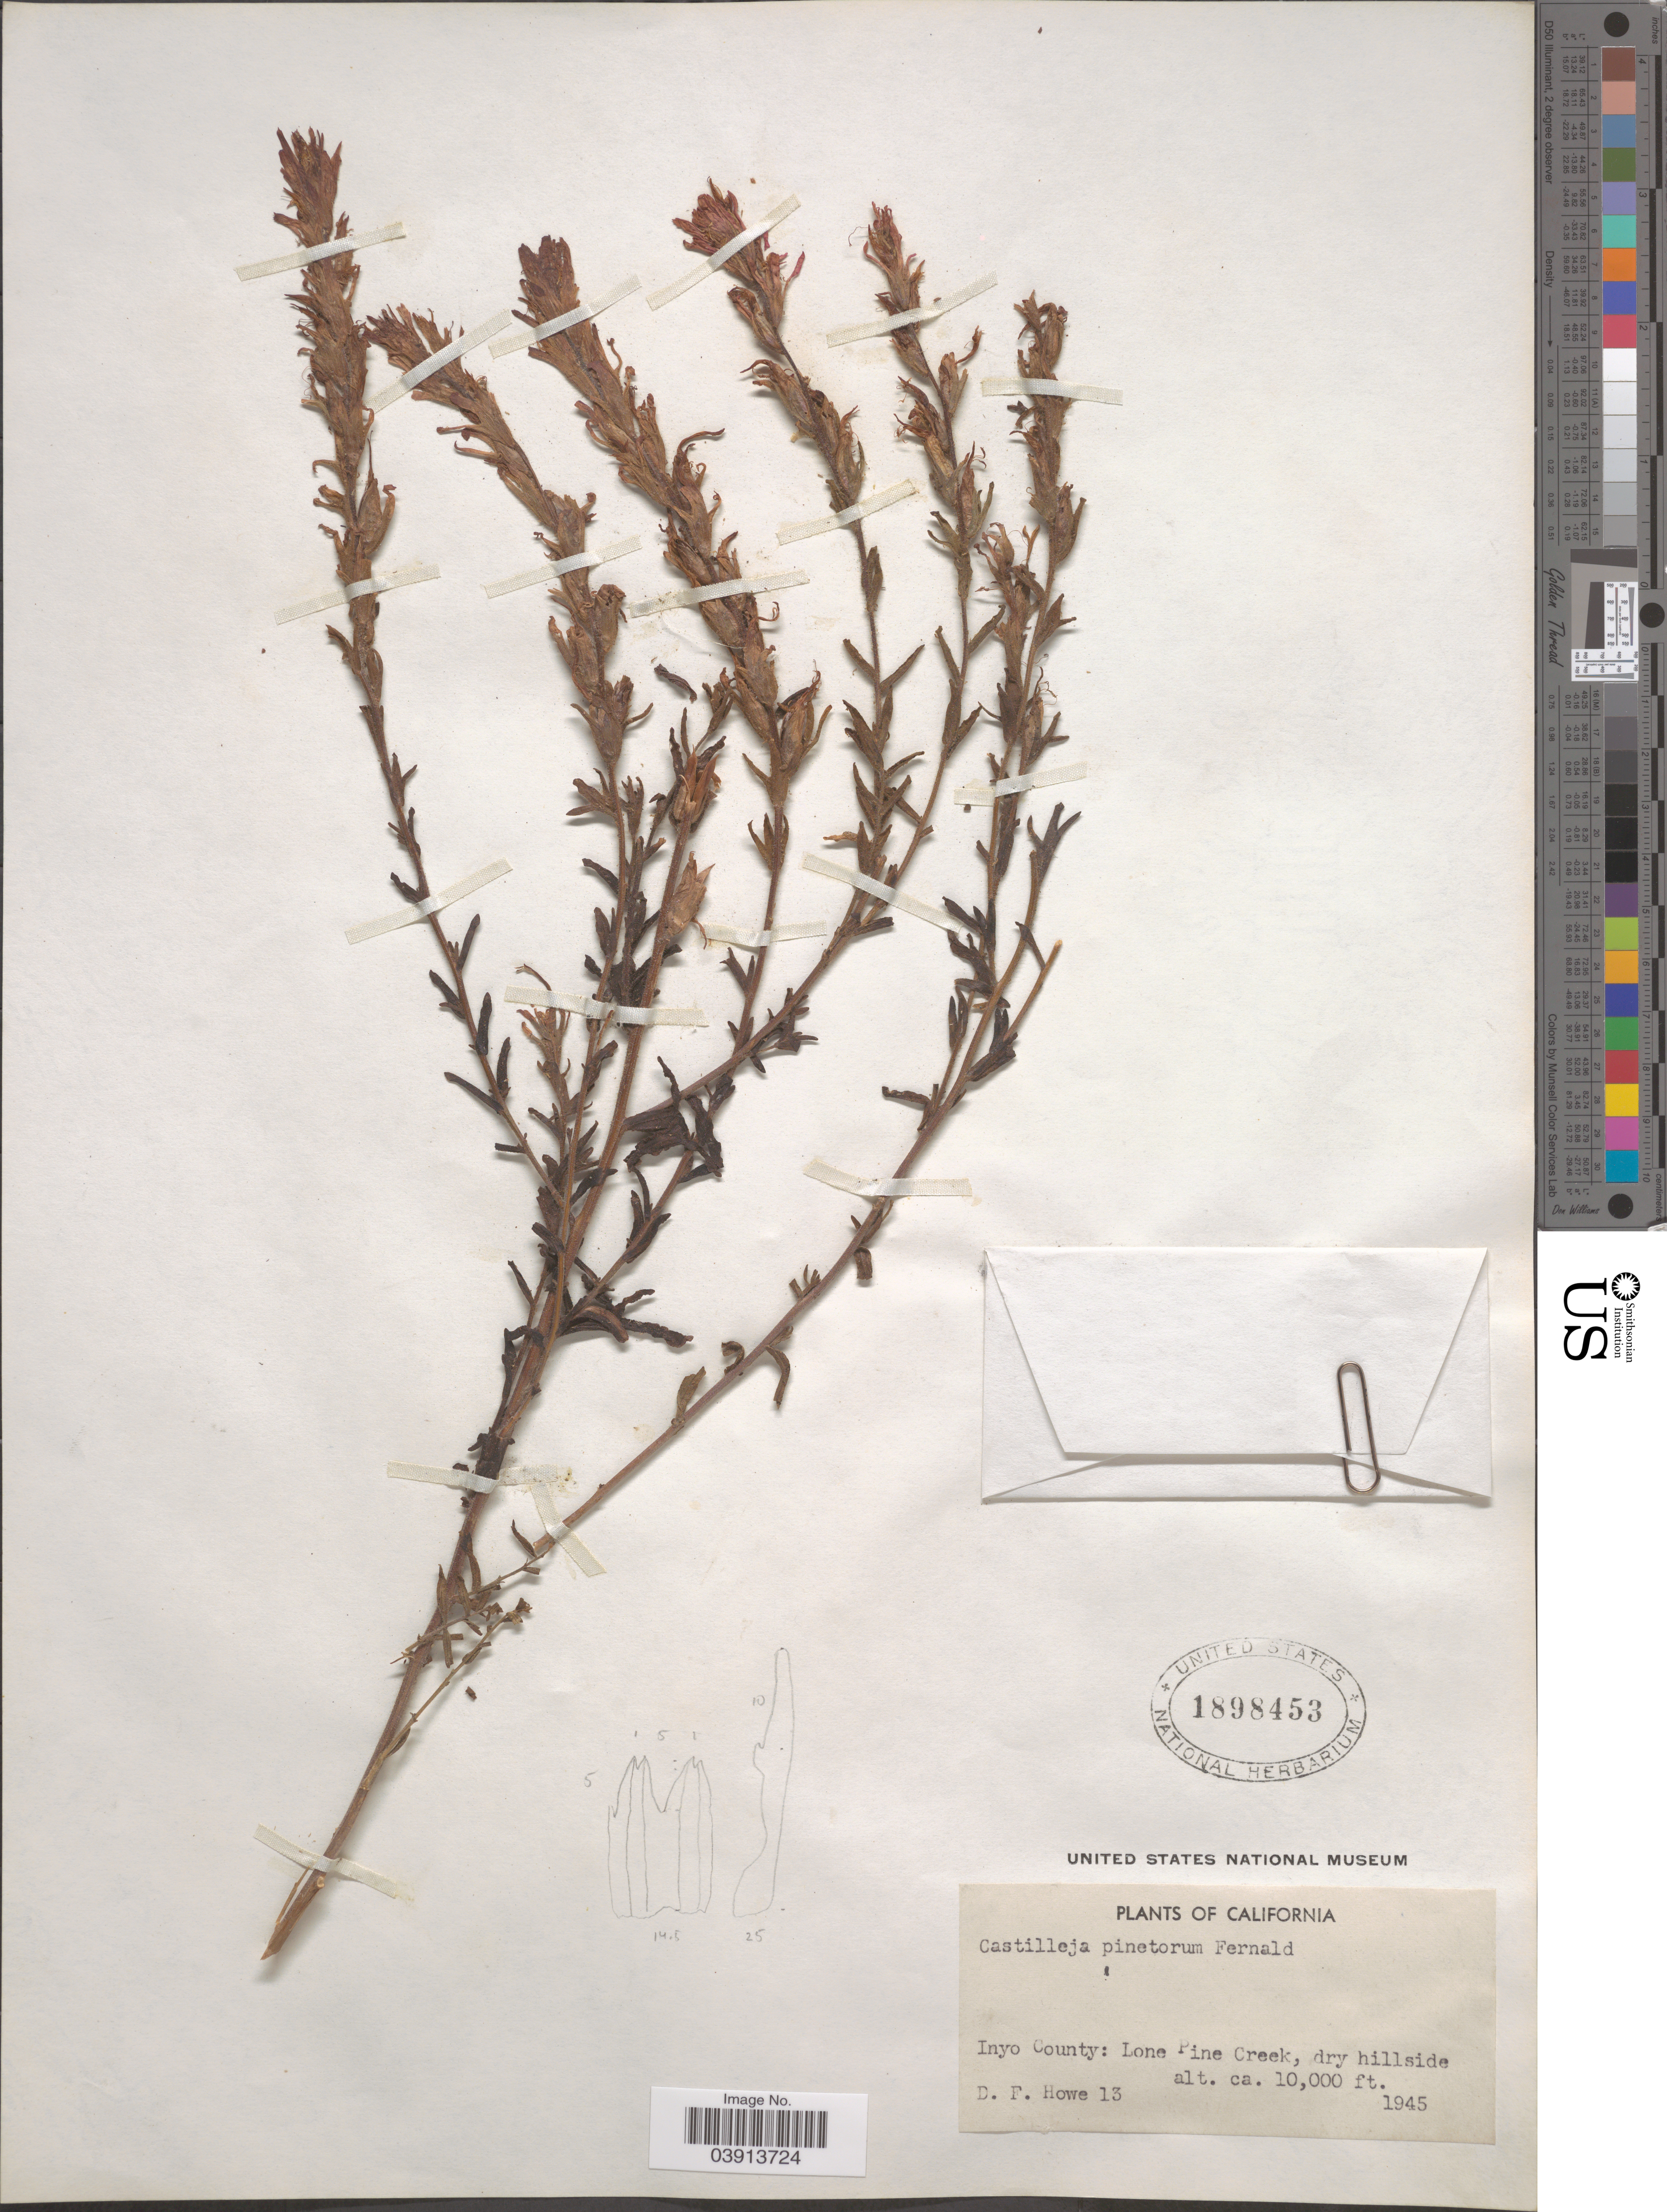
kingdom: Plantae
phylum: Tracheophyta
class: Magnoliopsida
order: Lamiales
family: Orobanchaceae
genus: Castilleja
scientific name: Castilleja pinetorum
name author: Fernald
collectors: D. Howe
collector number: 13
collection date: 1945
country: United States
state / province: California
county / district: Inyo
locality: Inyo County: Lone Pine Creek.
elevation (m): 3048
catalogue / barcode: US 1898453